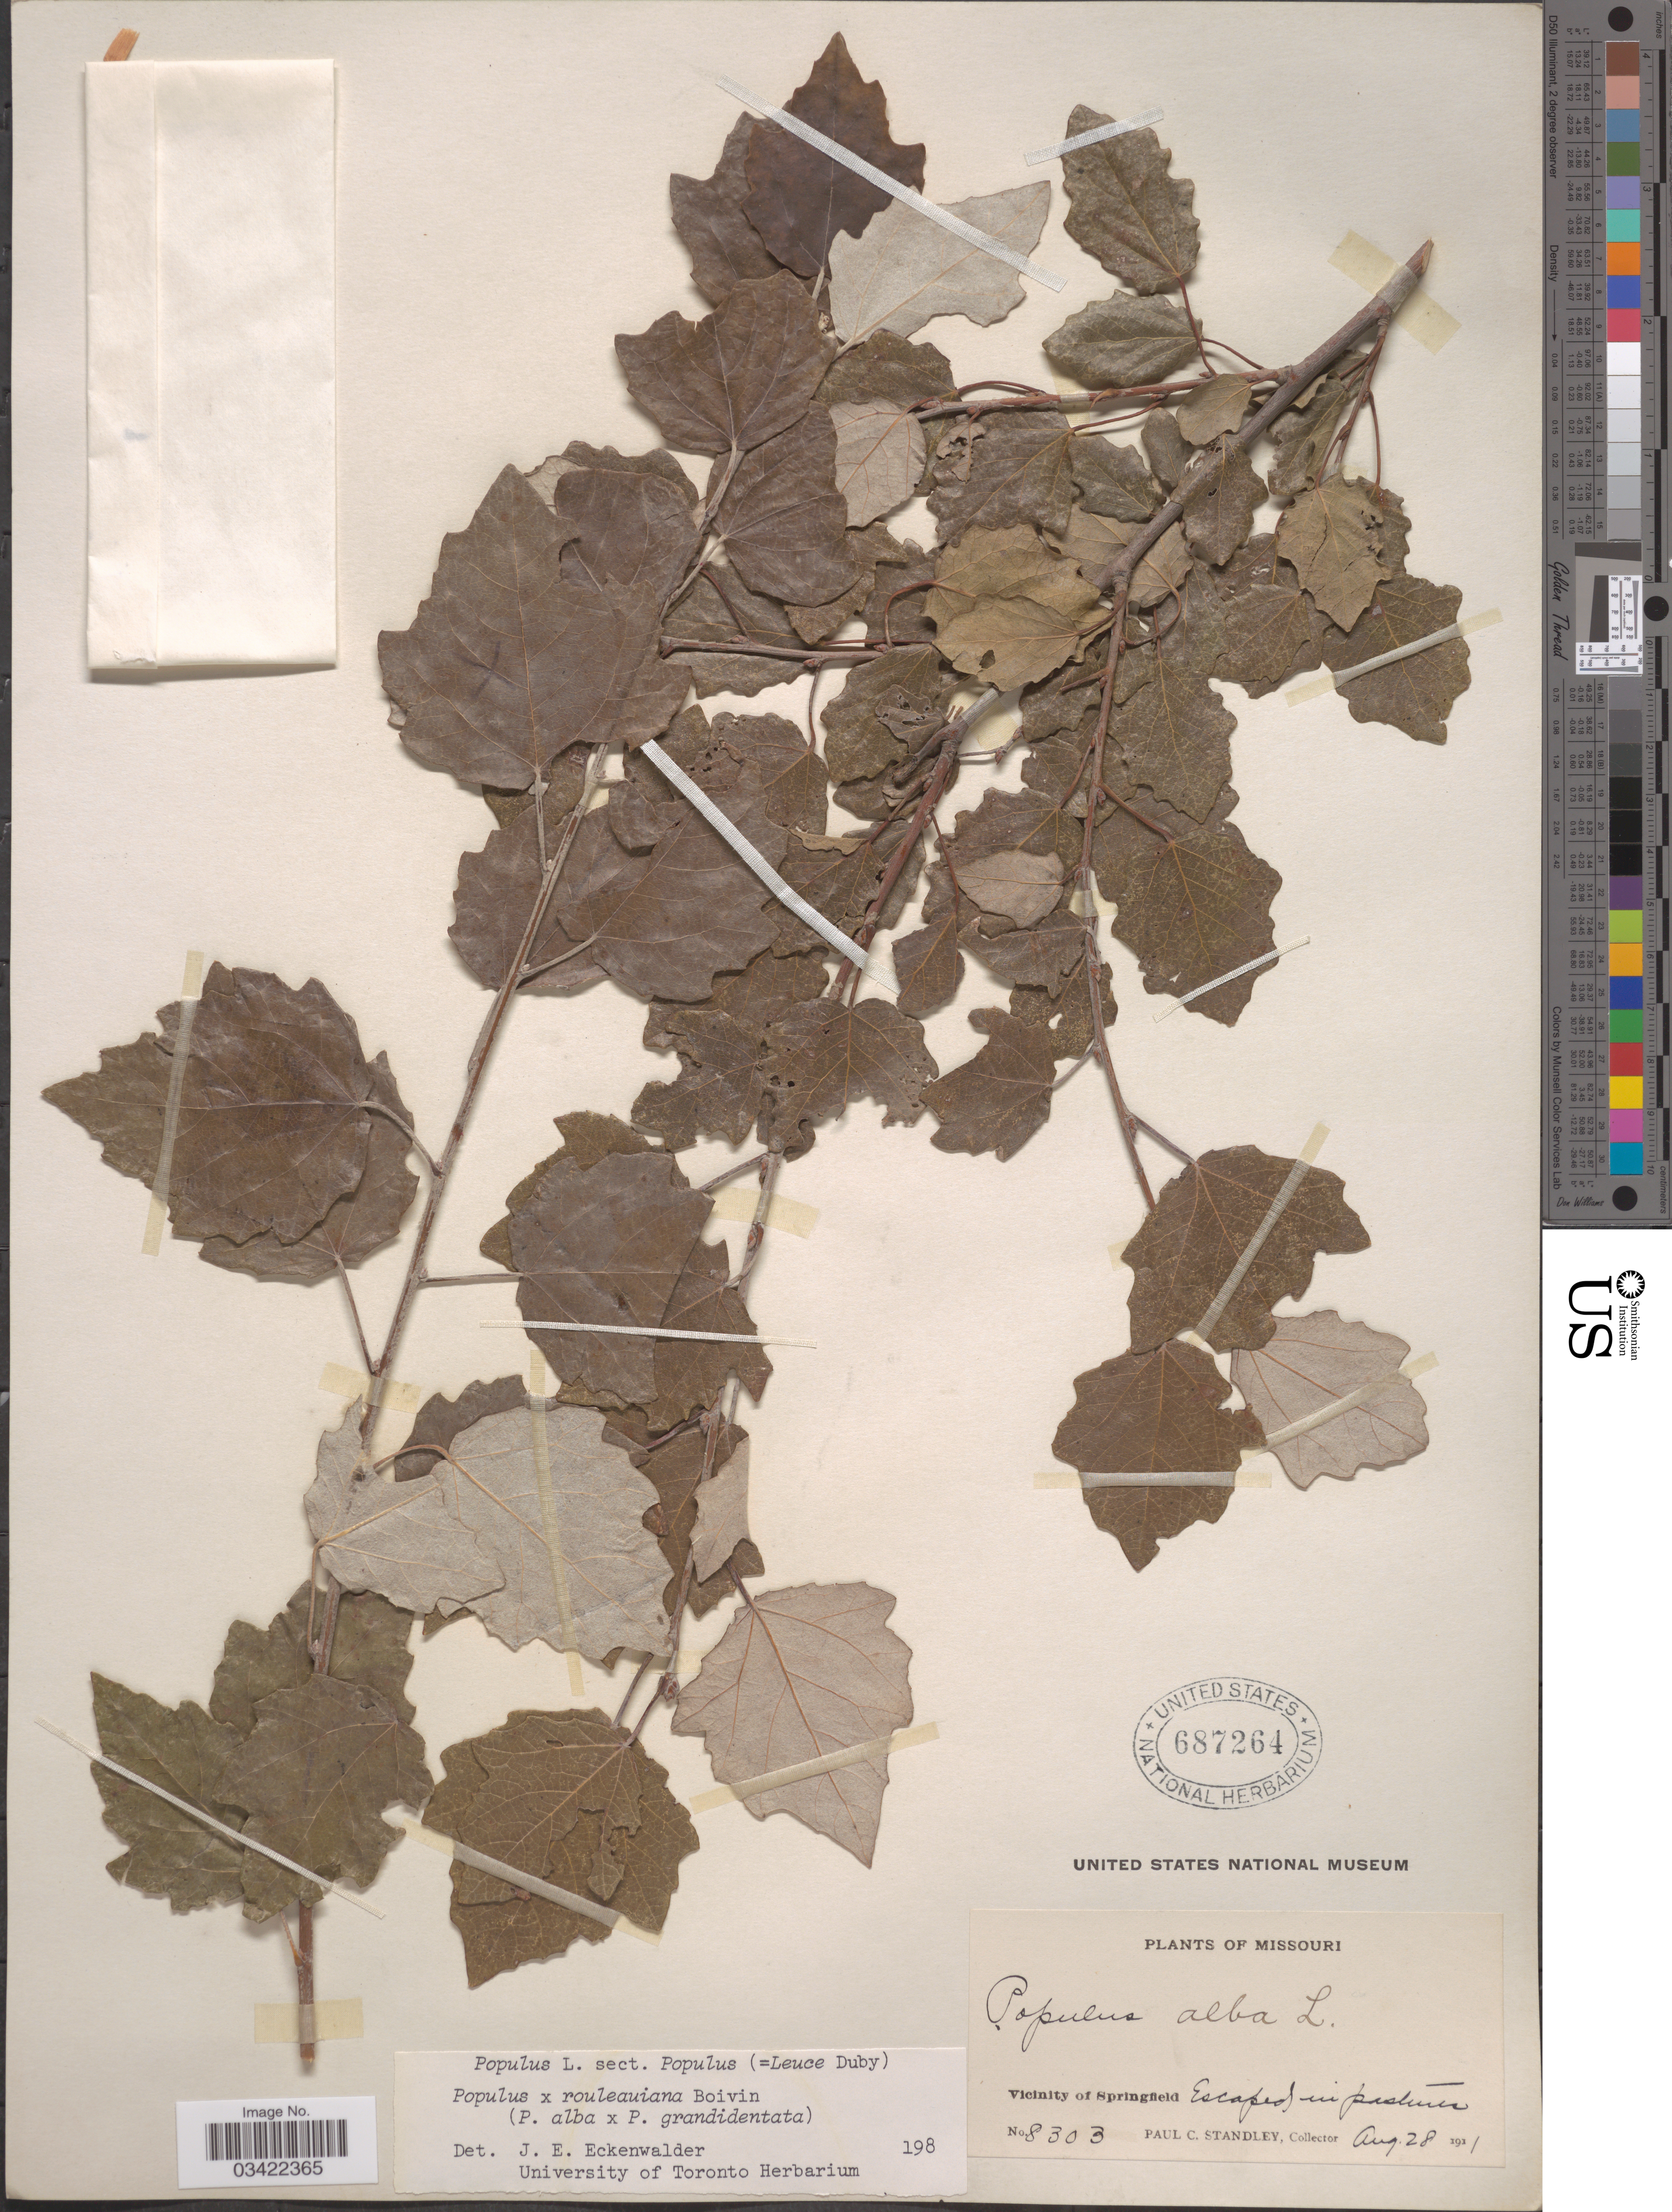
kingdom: Plantae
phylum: Tracheophyta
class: Magnoliopsida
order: Malpighiales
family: Salicaceae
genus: Populus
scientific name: Populus x rouleauana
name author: B. Boivin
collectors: P. C. Standley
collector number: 8303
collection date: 1911-08-28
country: United States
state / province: Missouri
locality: Vicinity of Springfield.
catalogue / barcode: US 687264